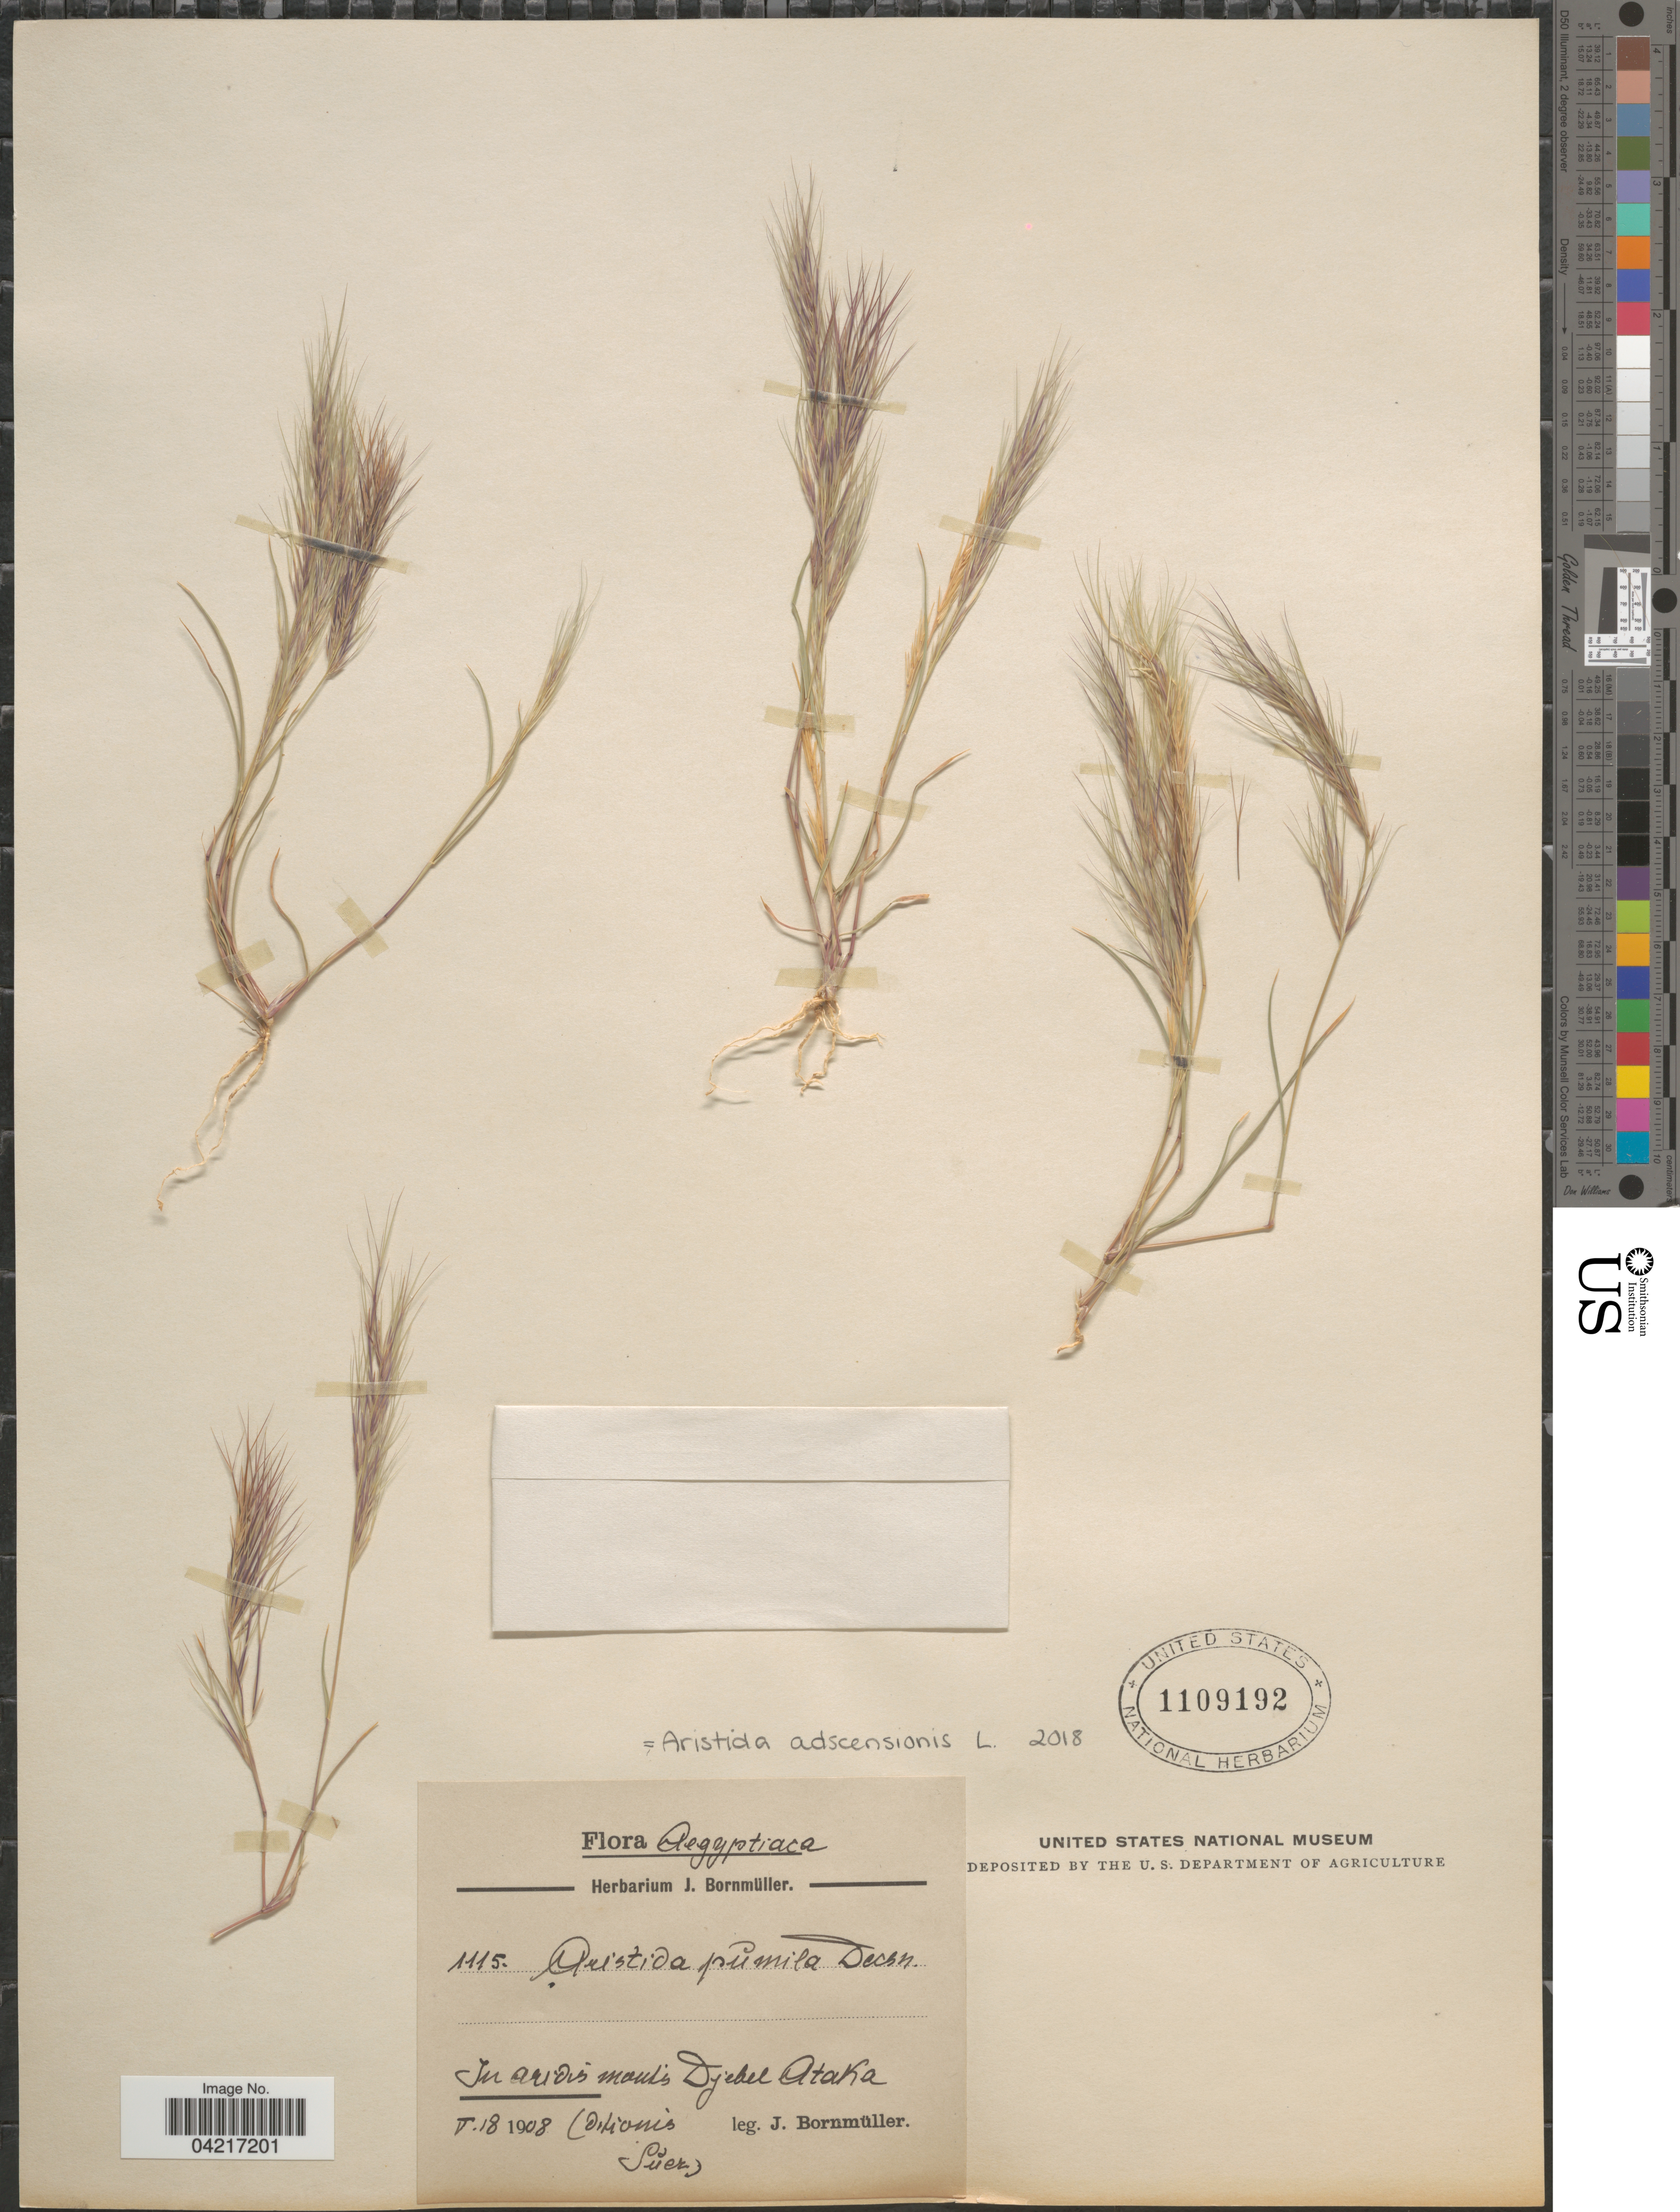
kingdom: Plantae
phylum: Tracheophyta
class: Liliopsida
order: Poales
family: Poaceae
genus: Aristida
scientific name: Aristida adscensionis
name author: L.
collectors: J. Bornmüller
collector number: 1115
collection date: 1908-05-18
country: Egypt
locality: Aegyptiaca. In aridis montis Djebel Ataka (ditionis Suer).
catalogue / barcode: US 1109192